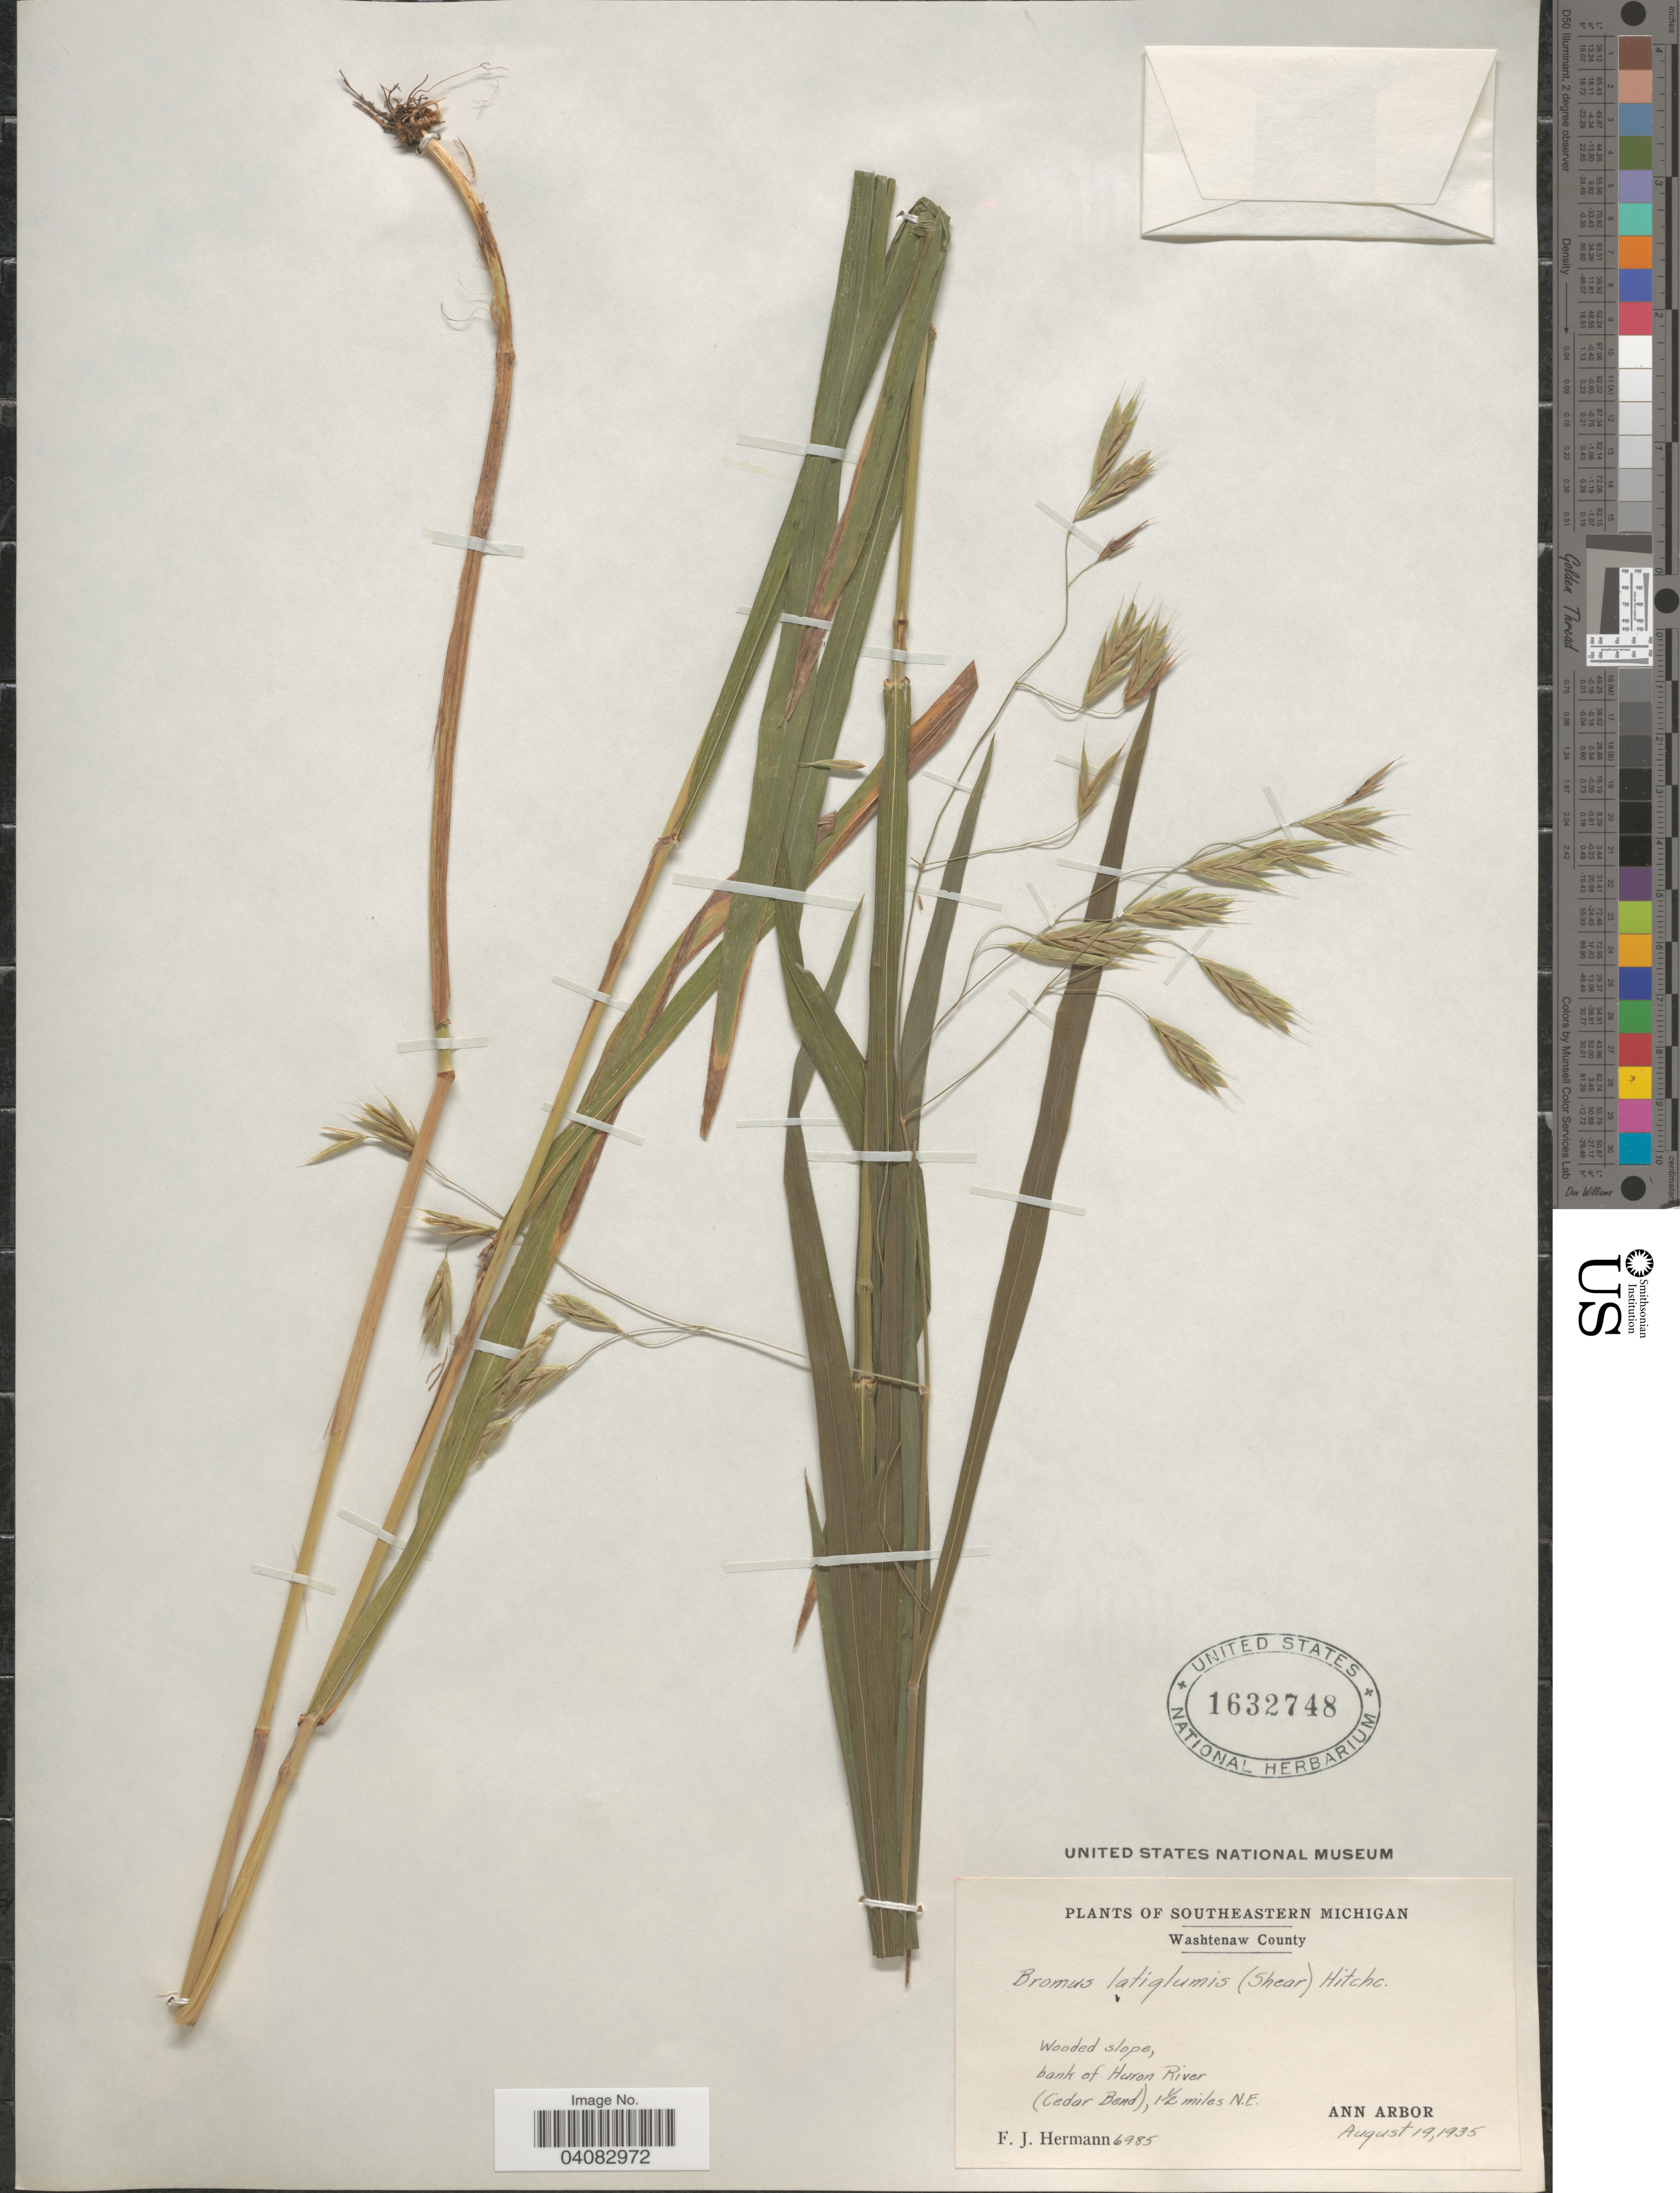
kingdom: Plantae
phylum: Tracheophyta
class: Liliopsida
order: Poales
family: Poaceae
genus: Bromus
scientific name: Bromus latiglumis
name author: (Scribn. ex Shear) Hitchc.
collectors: F. J. Hermann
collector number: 6985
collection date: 1935-08-19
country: United States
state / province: Michigan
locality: Southeastern Michigan. Washtenaw County. Wooded slope, bank of Huran River (Cedar Bend), 1½ miles N.E. Ann Arbor.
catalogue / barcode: US 1632748